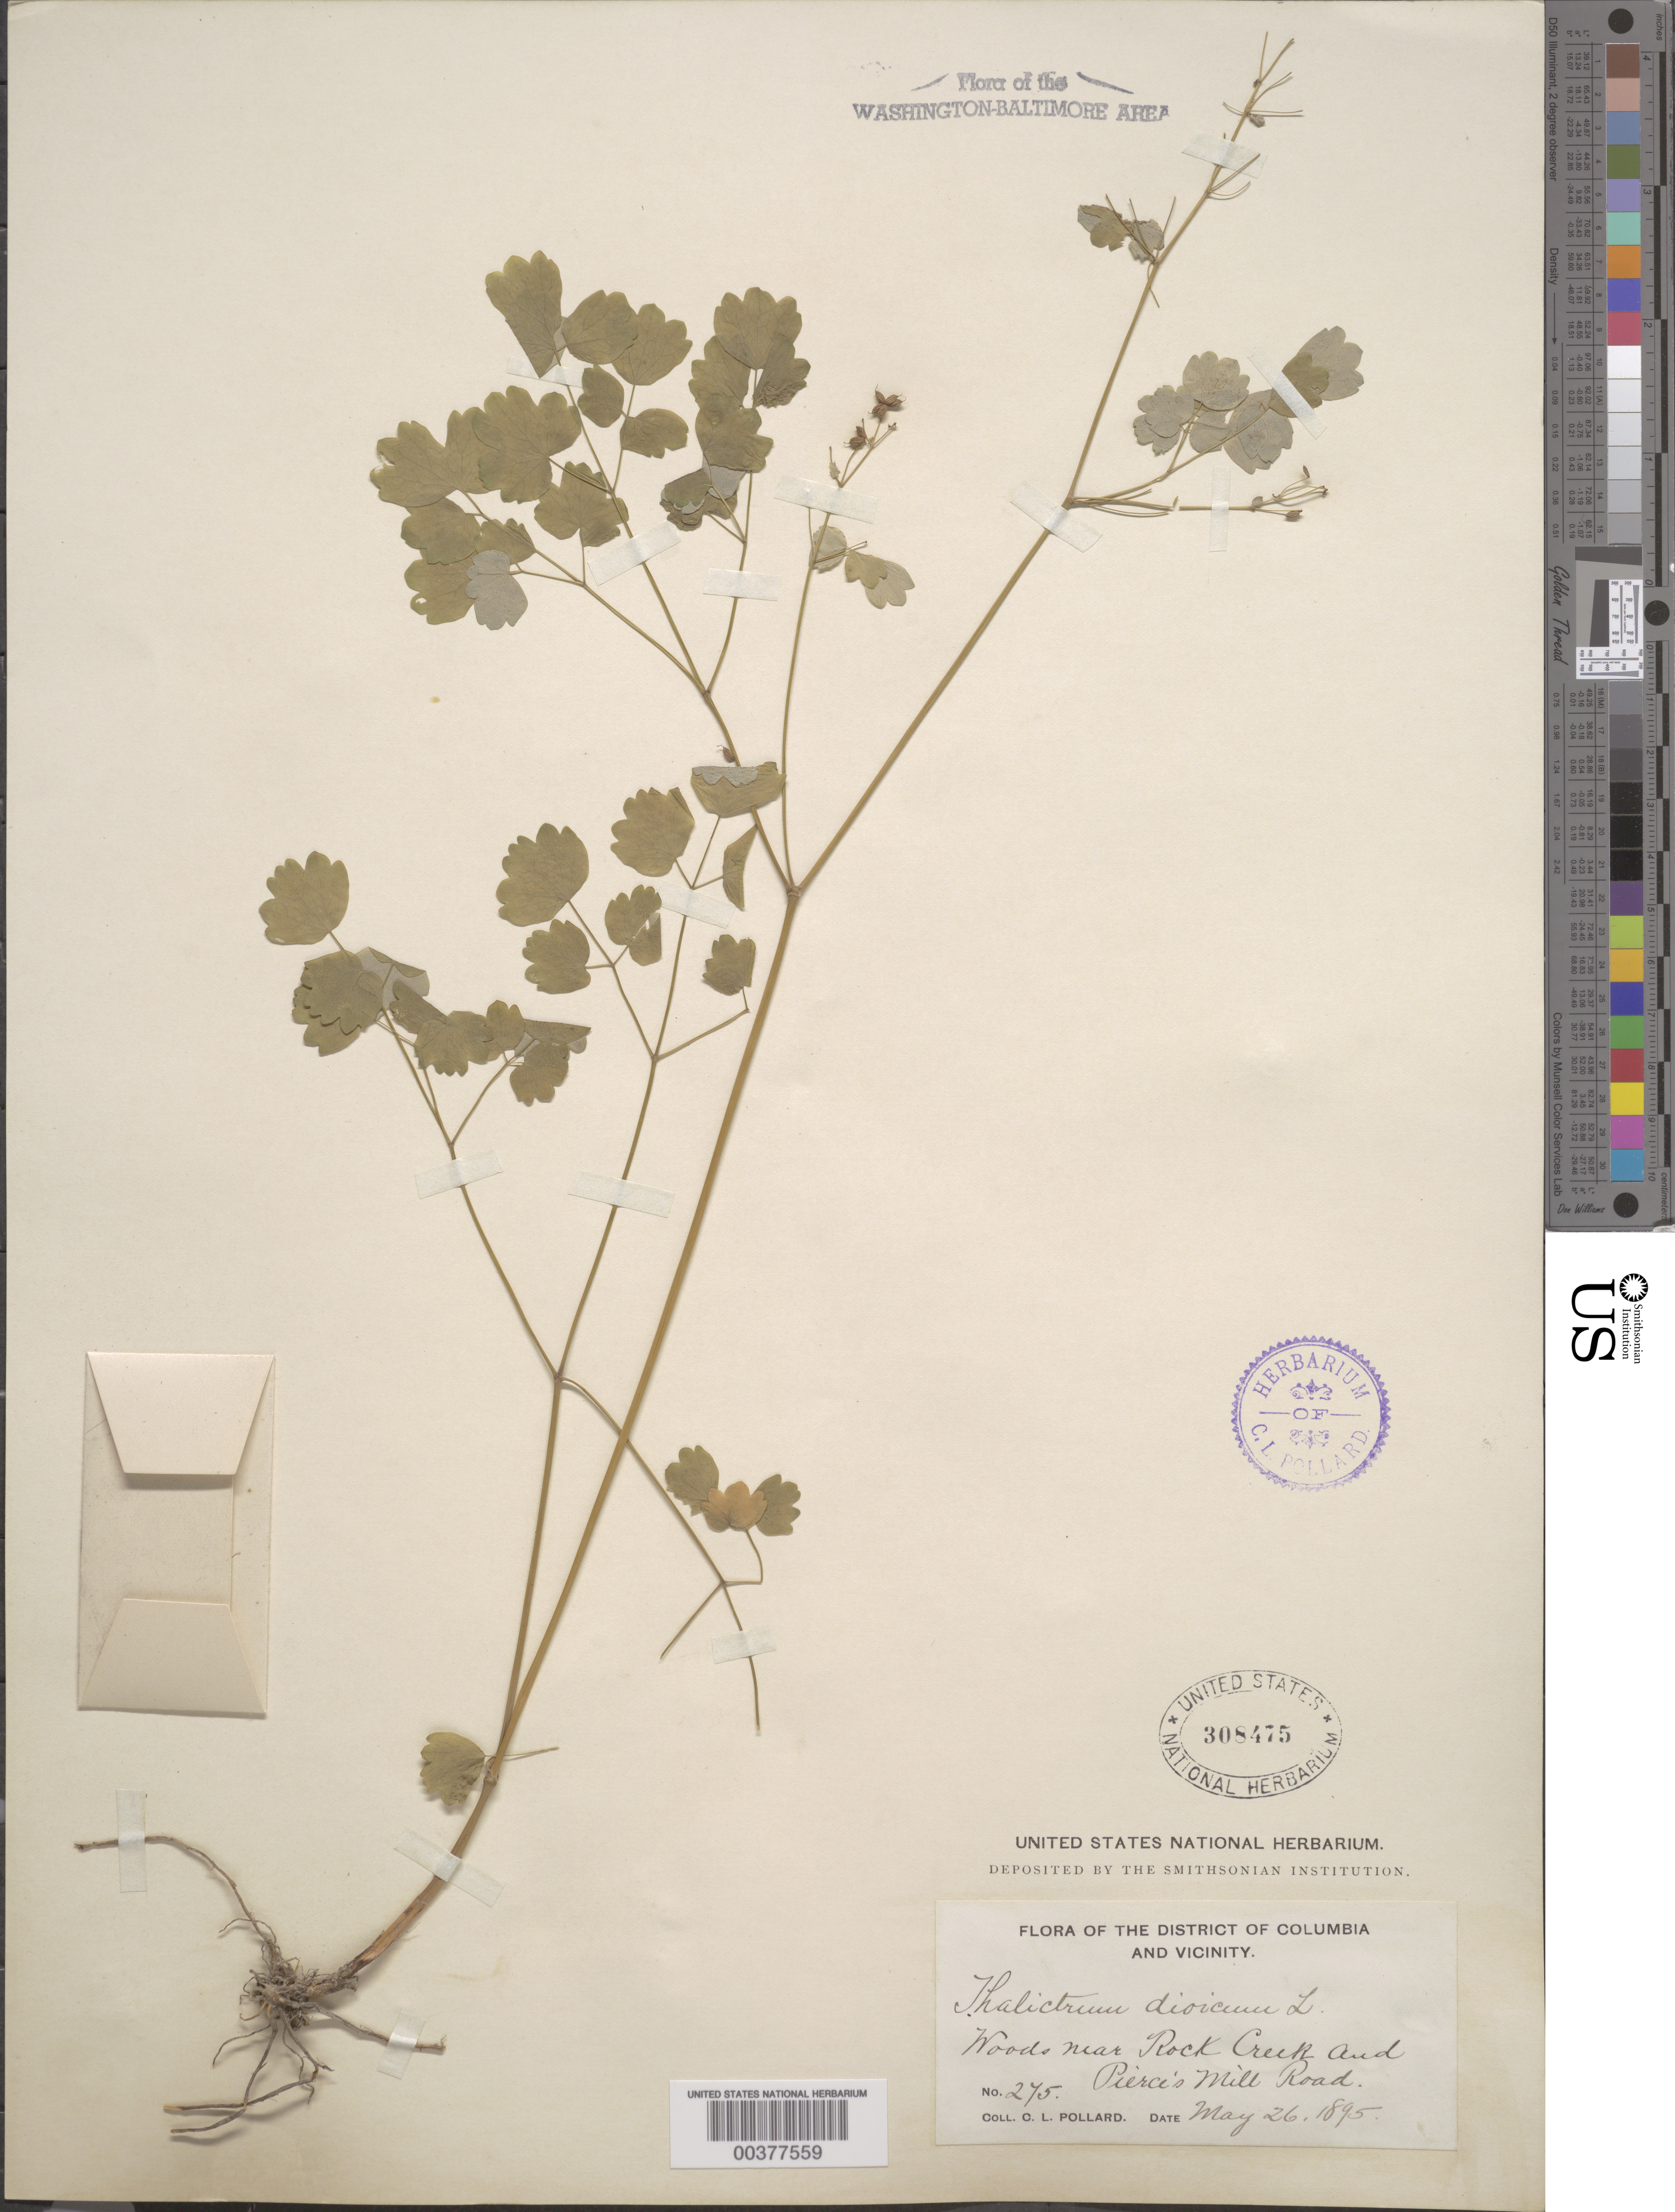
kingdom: Plantae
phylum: Tracheophyta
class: Magnoliopsida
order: Ranunculales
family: Ranunculaceae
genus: Thalictrum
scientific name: Thalictrum dioicum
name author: L.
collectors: C. L. Pollard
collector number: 275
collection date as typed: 26 May 1895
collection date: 1895-05-26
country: United States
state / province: District of Columbia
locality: Near Rock Creek and Pierce's Mill road Rock Creek Park and Vicinity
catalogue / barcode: US 308475